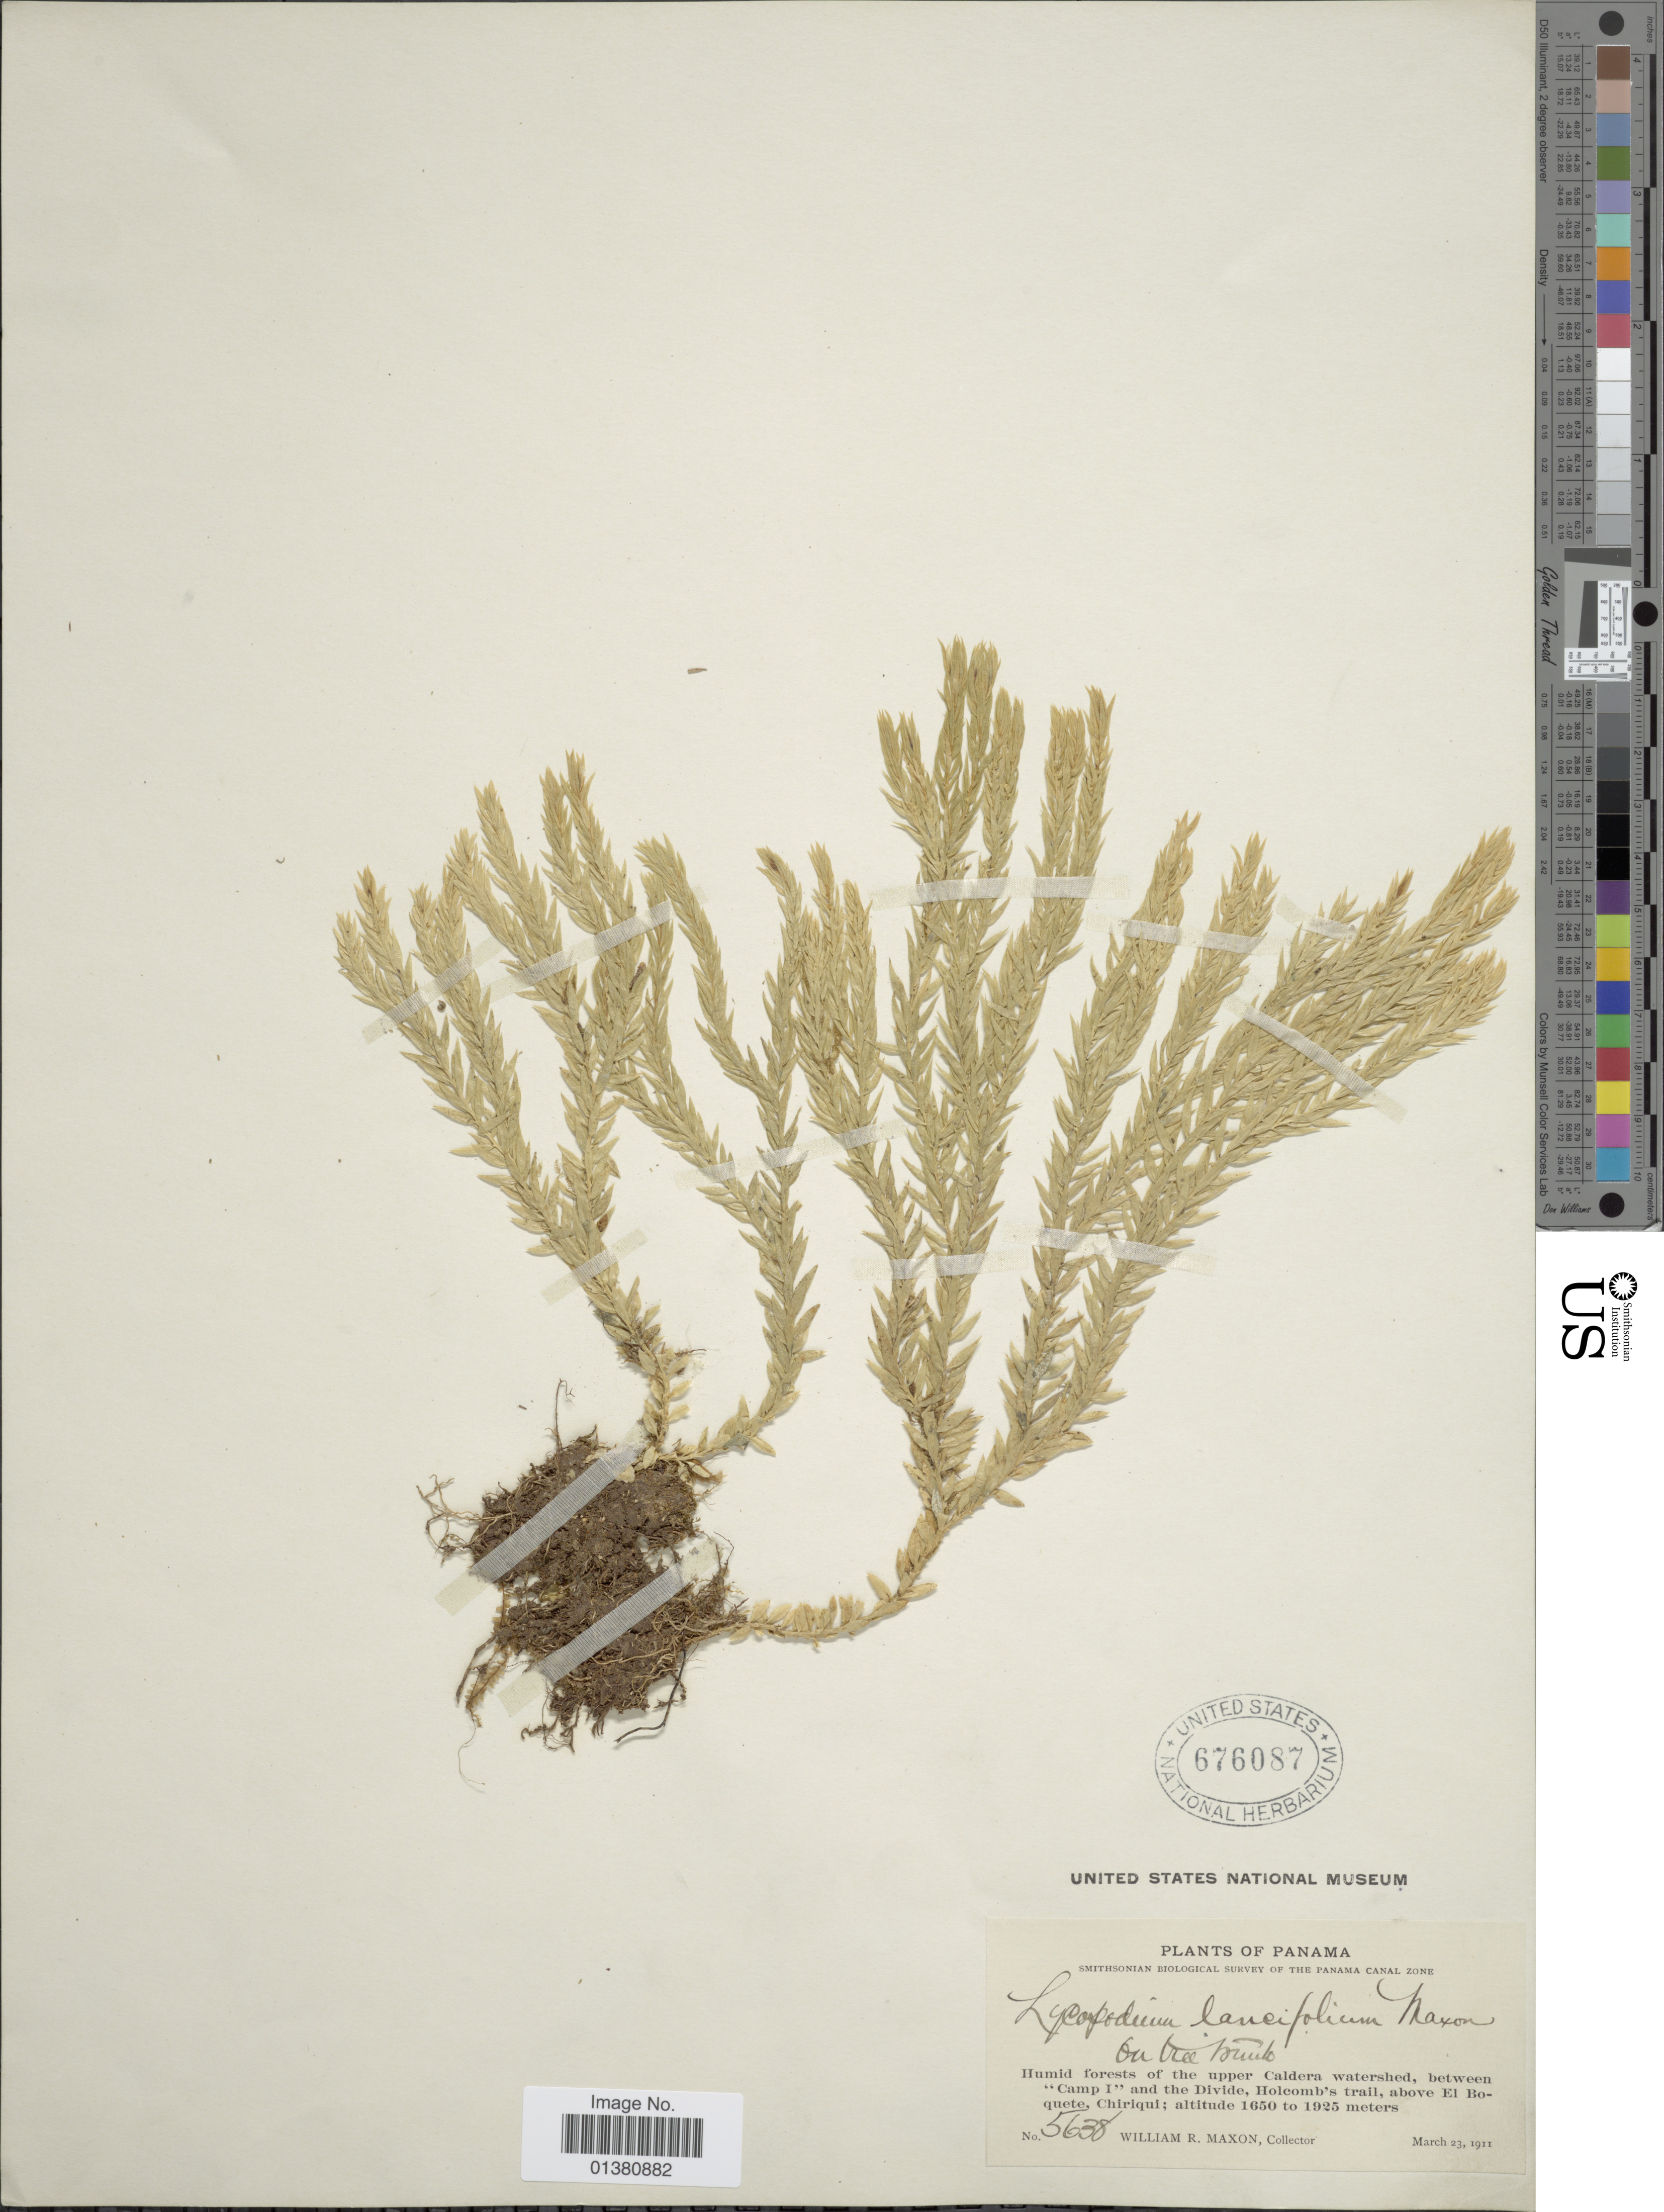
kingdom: Plantae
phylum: Tracheophyta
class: Lycopodiopsida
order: Lycopodiales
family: Lycopodiaceae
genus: Phlegmariurus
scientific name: Phlegmariurus lancifolius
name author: (Maxon) B. Øllg.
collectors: W. R. Maxon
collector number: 5638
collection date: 1911-03-23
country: Panama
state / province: Chiriqui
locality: Humid forest of the upper Caldera watershed, between 'Camp I' and the Divide, Holcomb's trail, above El Boquete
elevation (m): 1650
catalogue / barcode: US 676087